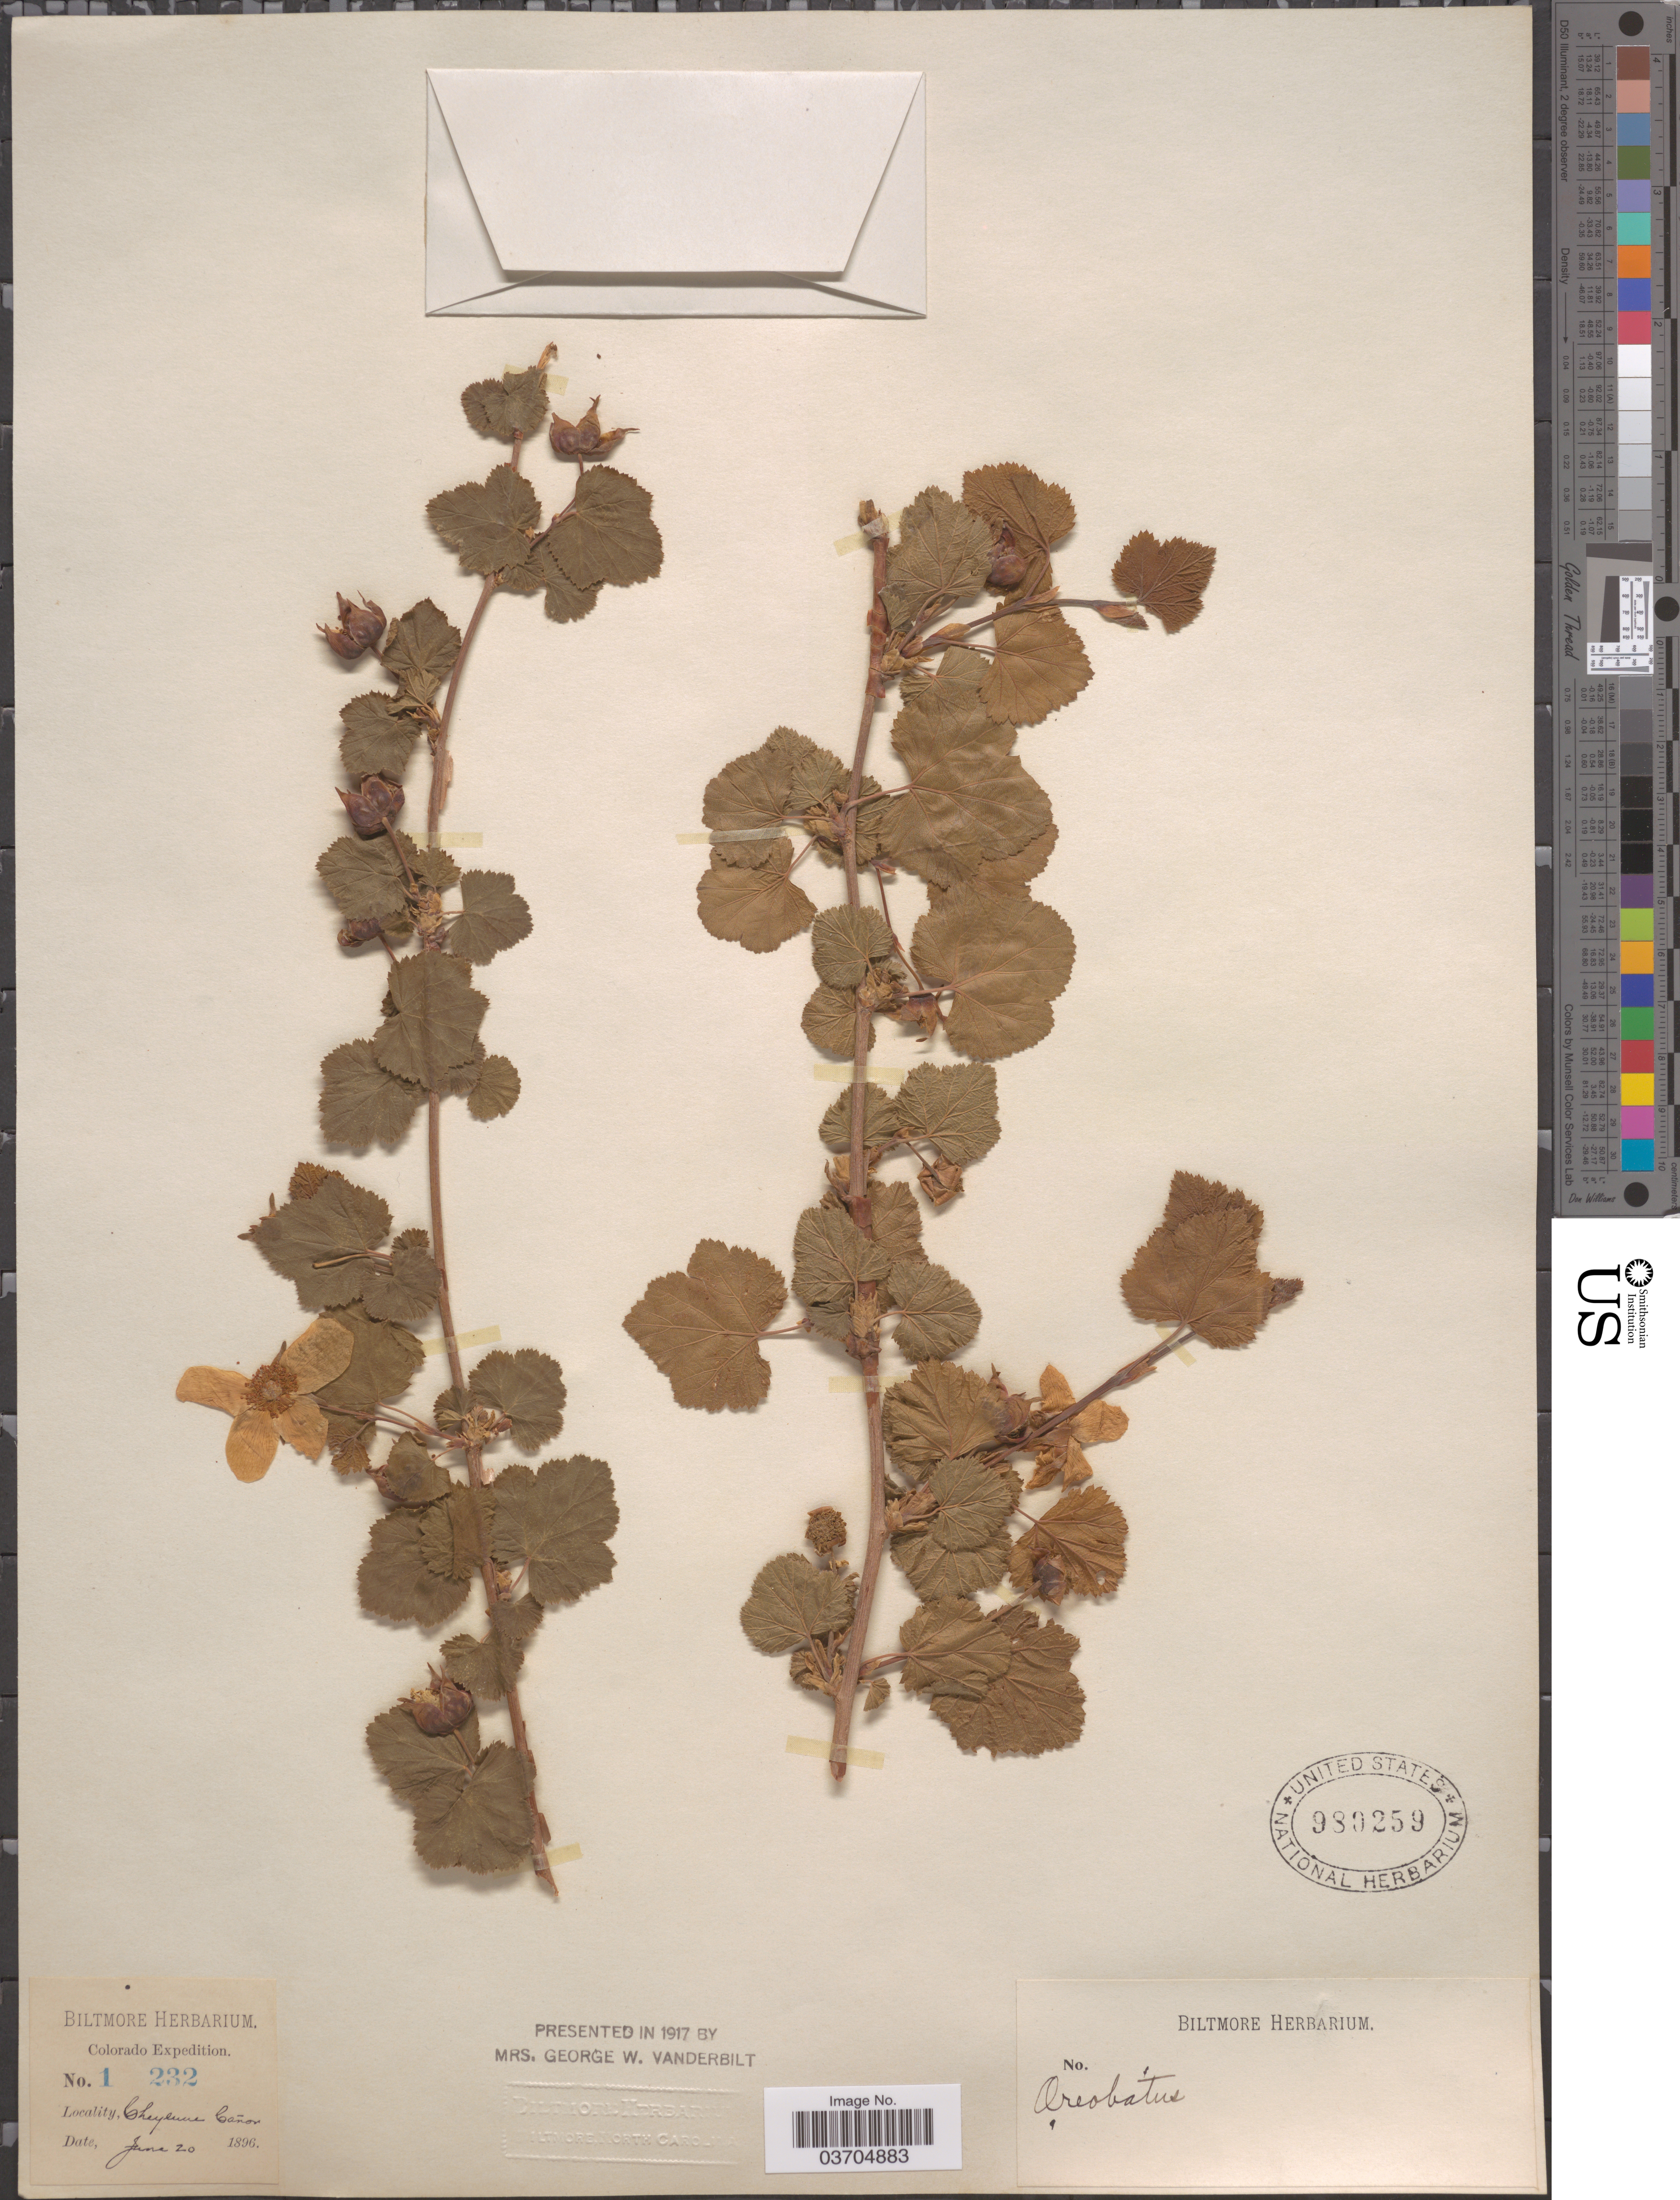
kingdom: Plantae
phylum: Tracheophyta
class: Magnoliopsida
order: Rosales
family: Rosaceae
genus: Rubus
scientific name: Rubus deliciosus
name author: Torr.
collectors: ex herb. Biltmore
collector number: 1232?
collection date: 1896-06-20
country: United States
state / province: Colorado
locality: Cheyenne Cañon.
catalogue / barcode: US 980259